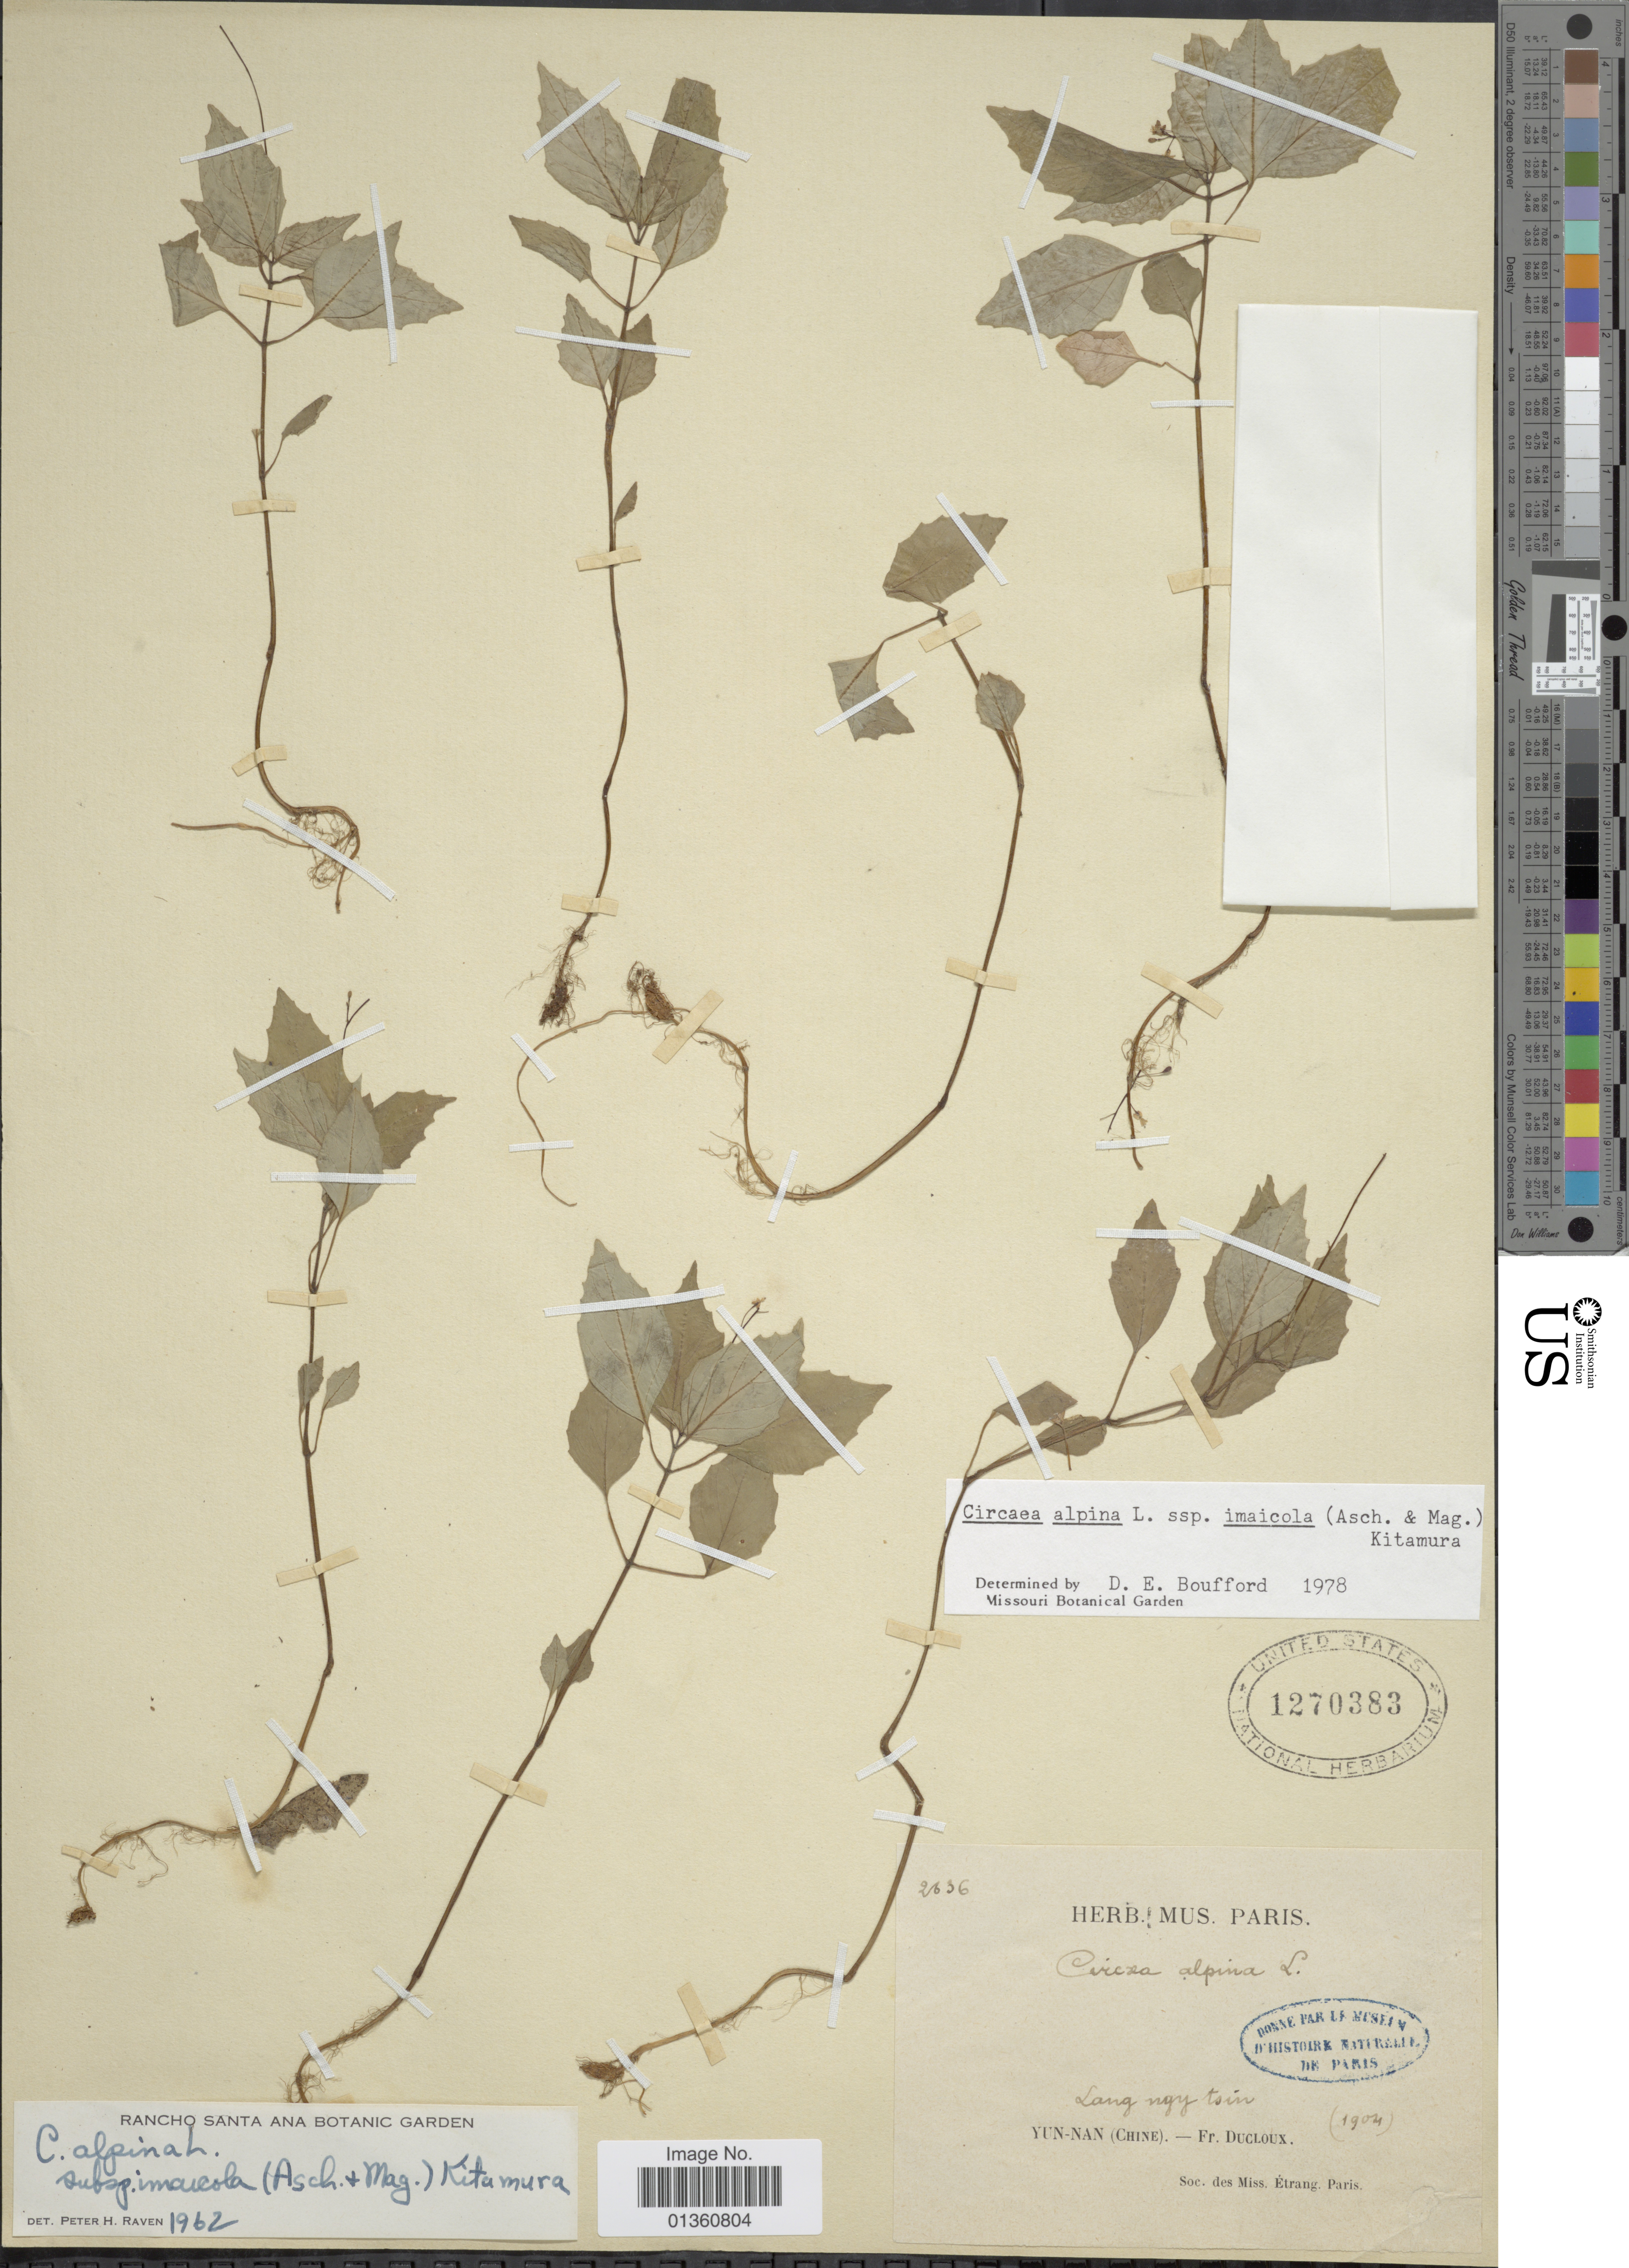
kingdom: Plantae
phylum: Tracheophyta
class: Magnoliopsida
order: Myrtales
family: Onagraceae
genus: Circaea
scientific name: Circaea alpina subsp. imaicola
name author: (Asch. & Magnus) Kitam.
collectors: -. Etrang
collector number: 2636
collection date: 1904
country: China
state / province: Yunnan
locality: Fr. Ducloux. Soc. des Miss. Etrang. paris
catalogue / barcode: US 1270383